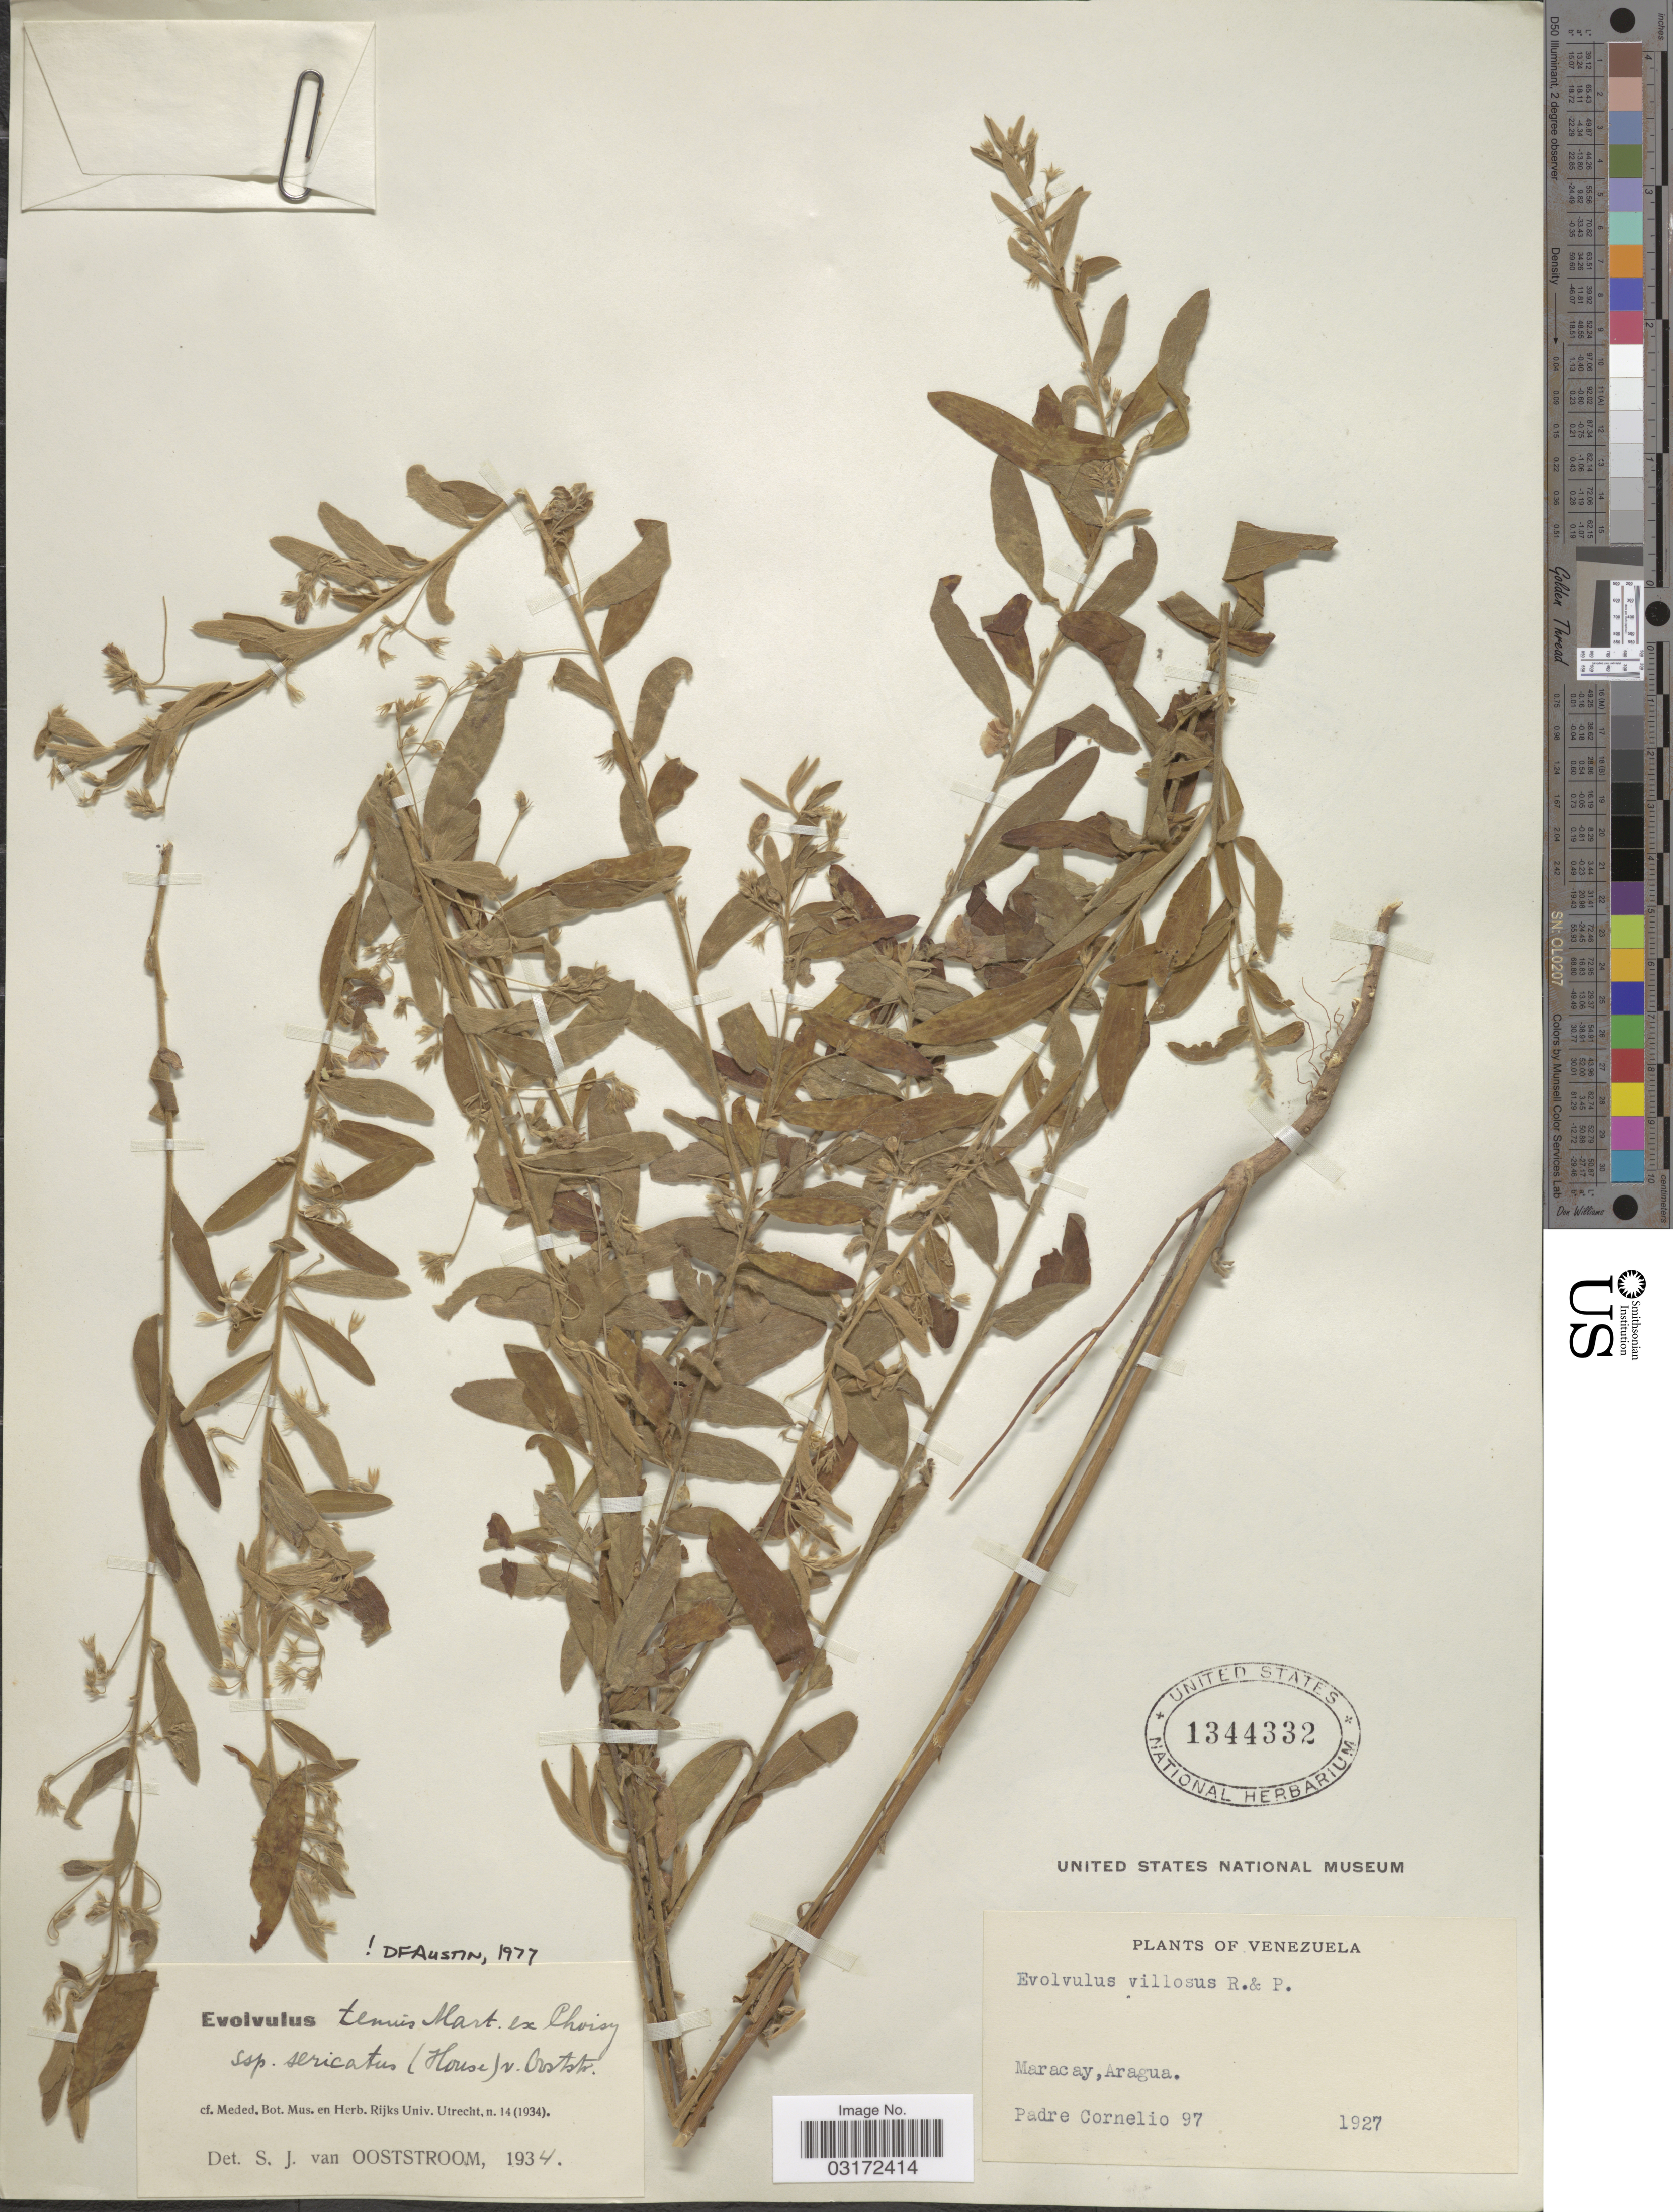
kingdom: Plantae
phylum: Tracheophyta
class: Magnoliopsida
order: Solanales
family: Convolvulaceae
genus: Evolvulus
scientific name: Evolvulus tenuis subsp. sericatus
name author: (House) Ooststr.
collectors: P. Cornelio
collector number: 97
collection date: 1927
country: Venezuela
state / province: Aragua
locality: Maracay.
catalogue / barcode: US 1344332